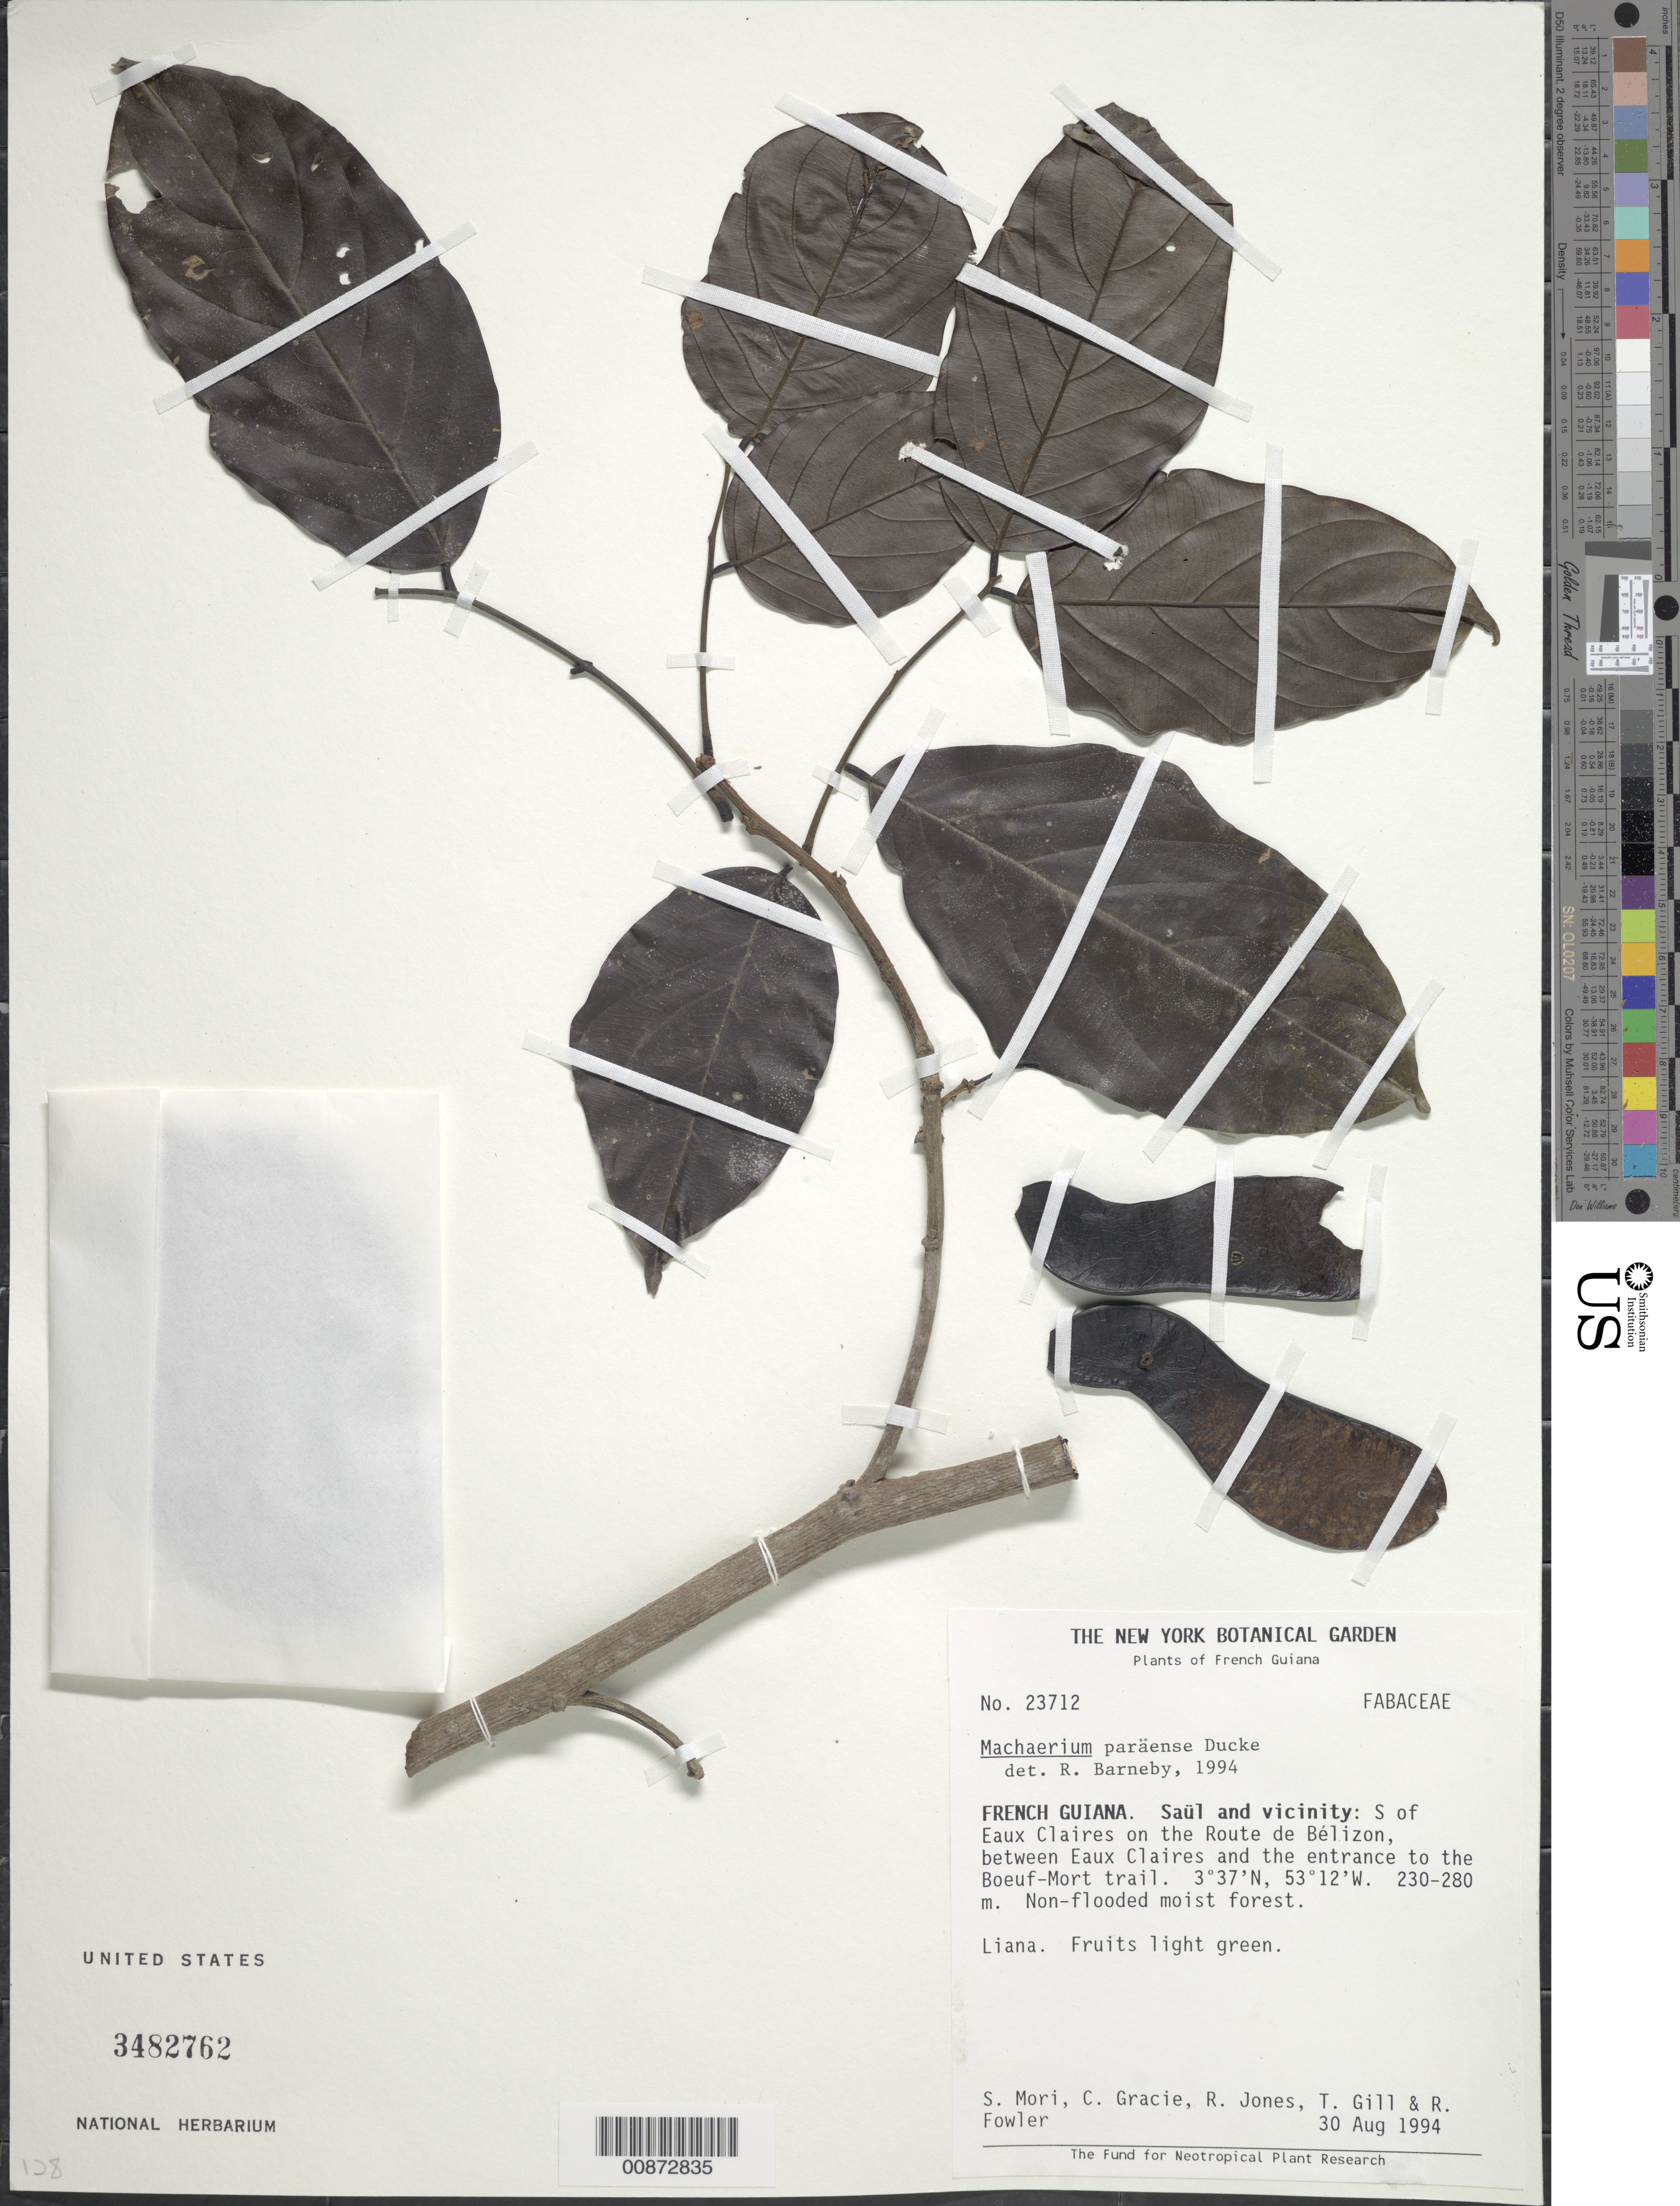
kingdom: Plantae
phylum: Tracheophyta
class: Magnoliopsida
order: Fabales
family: Fabaceae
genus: Machaerium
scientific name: Machaerium paraense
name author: Ducke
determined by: Barneby, Rupert C., (NY)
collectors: S. Mori, C. A. Gracie, R. Jones, T. Gill & R. Fowler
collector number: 23712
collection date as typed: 30-Aug-94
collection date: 1994-08-30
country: French Guiana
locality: Saül and vic., S of Eaux Claires on Route de Bélizon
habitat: Non-flooded moist forest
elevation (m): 230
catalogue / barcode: US 3482762